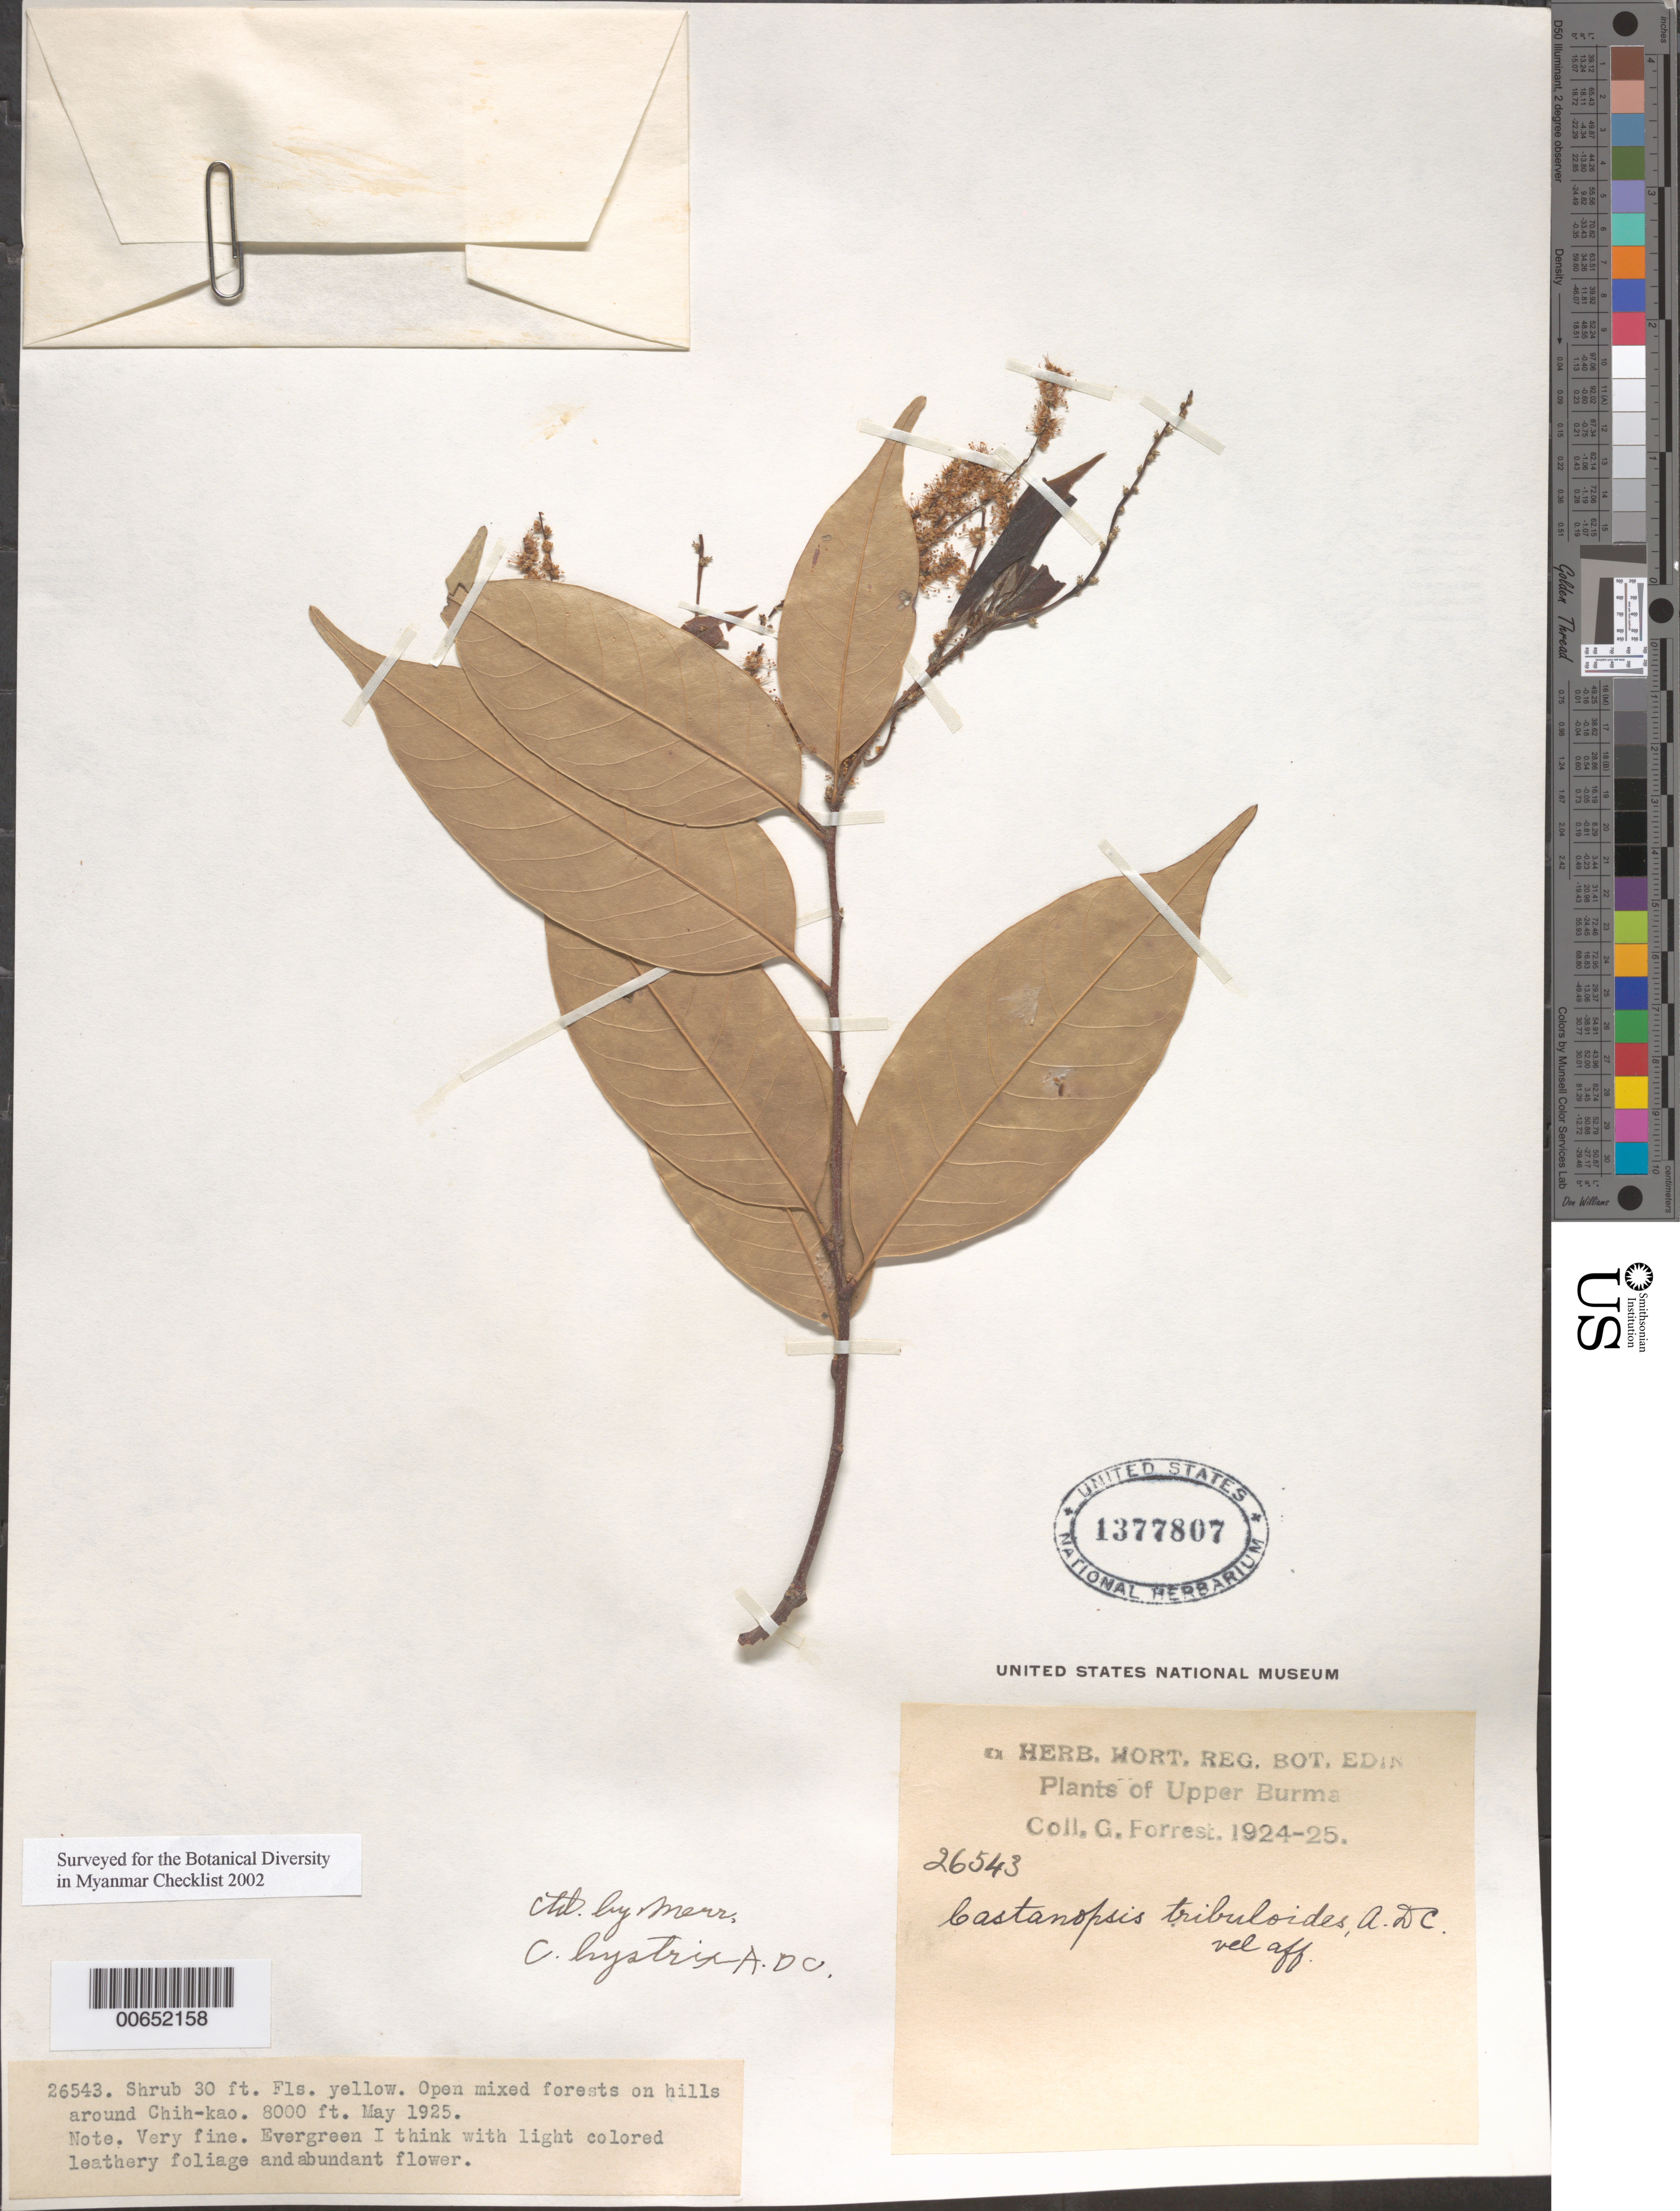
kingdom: Plantae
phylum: Tracheophyta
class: Magnoliopsida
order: Fagales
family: Fagaceae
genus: Castanopsis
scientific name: Castanopsis tribuloides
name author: (Sm.) A. DC.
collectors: G. Forrest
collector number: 26543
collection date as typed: May 1925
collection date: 1925-05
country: Myanmar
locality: Upper Burma, around Chih-kao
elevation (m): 2438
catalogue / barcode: US 1377807